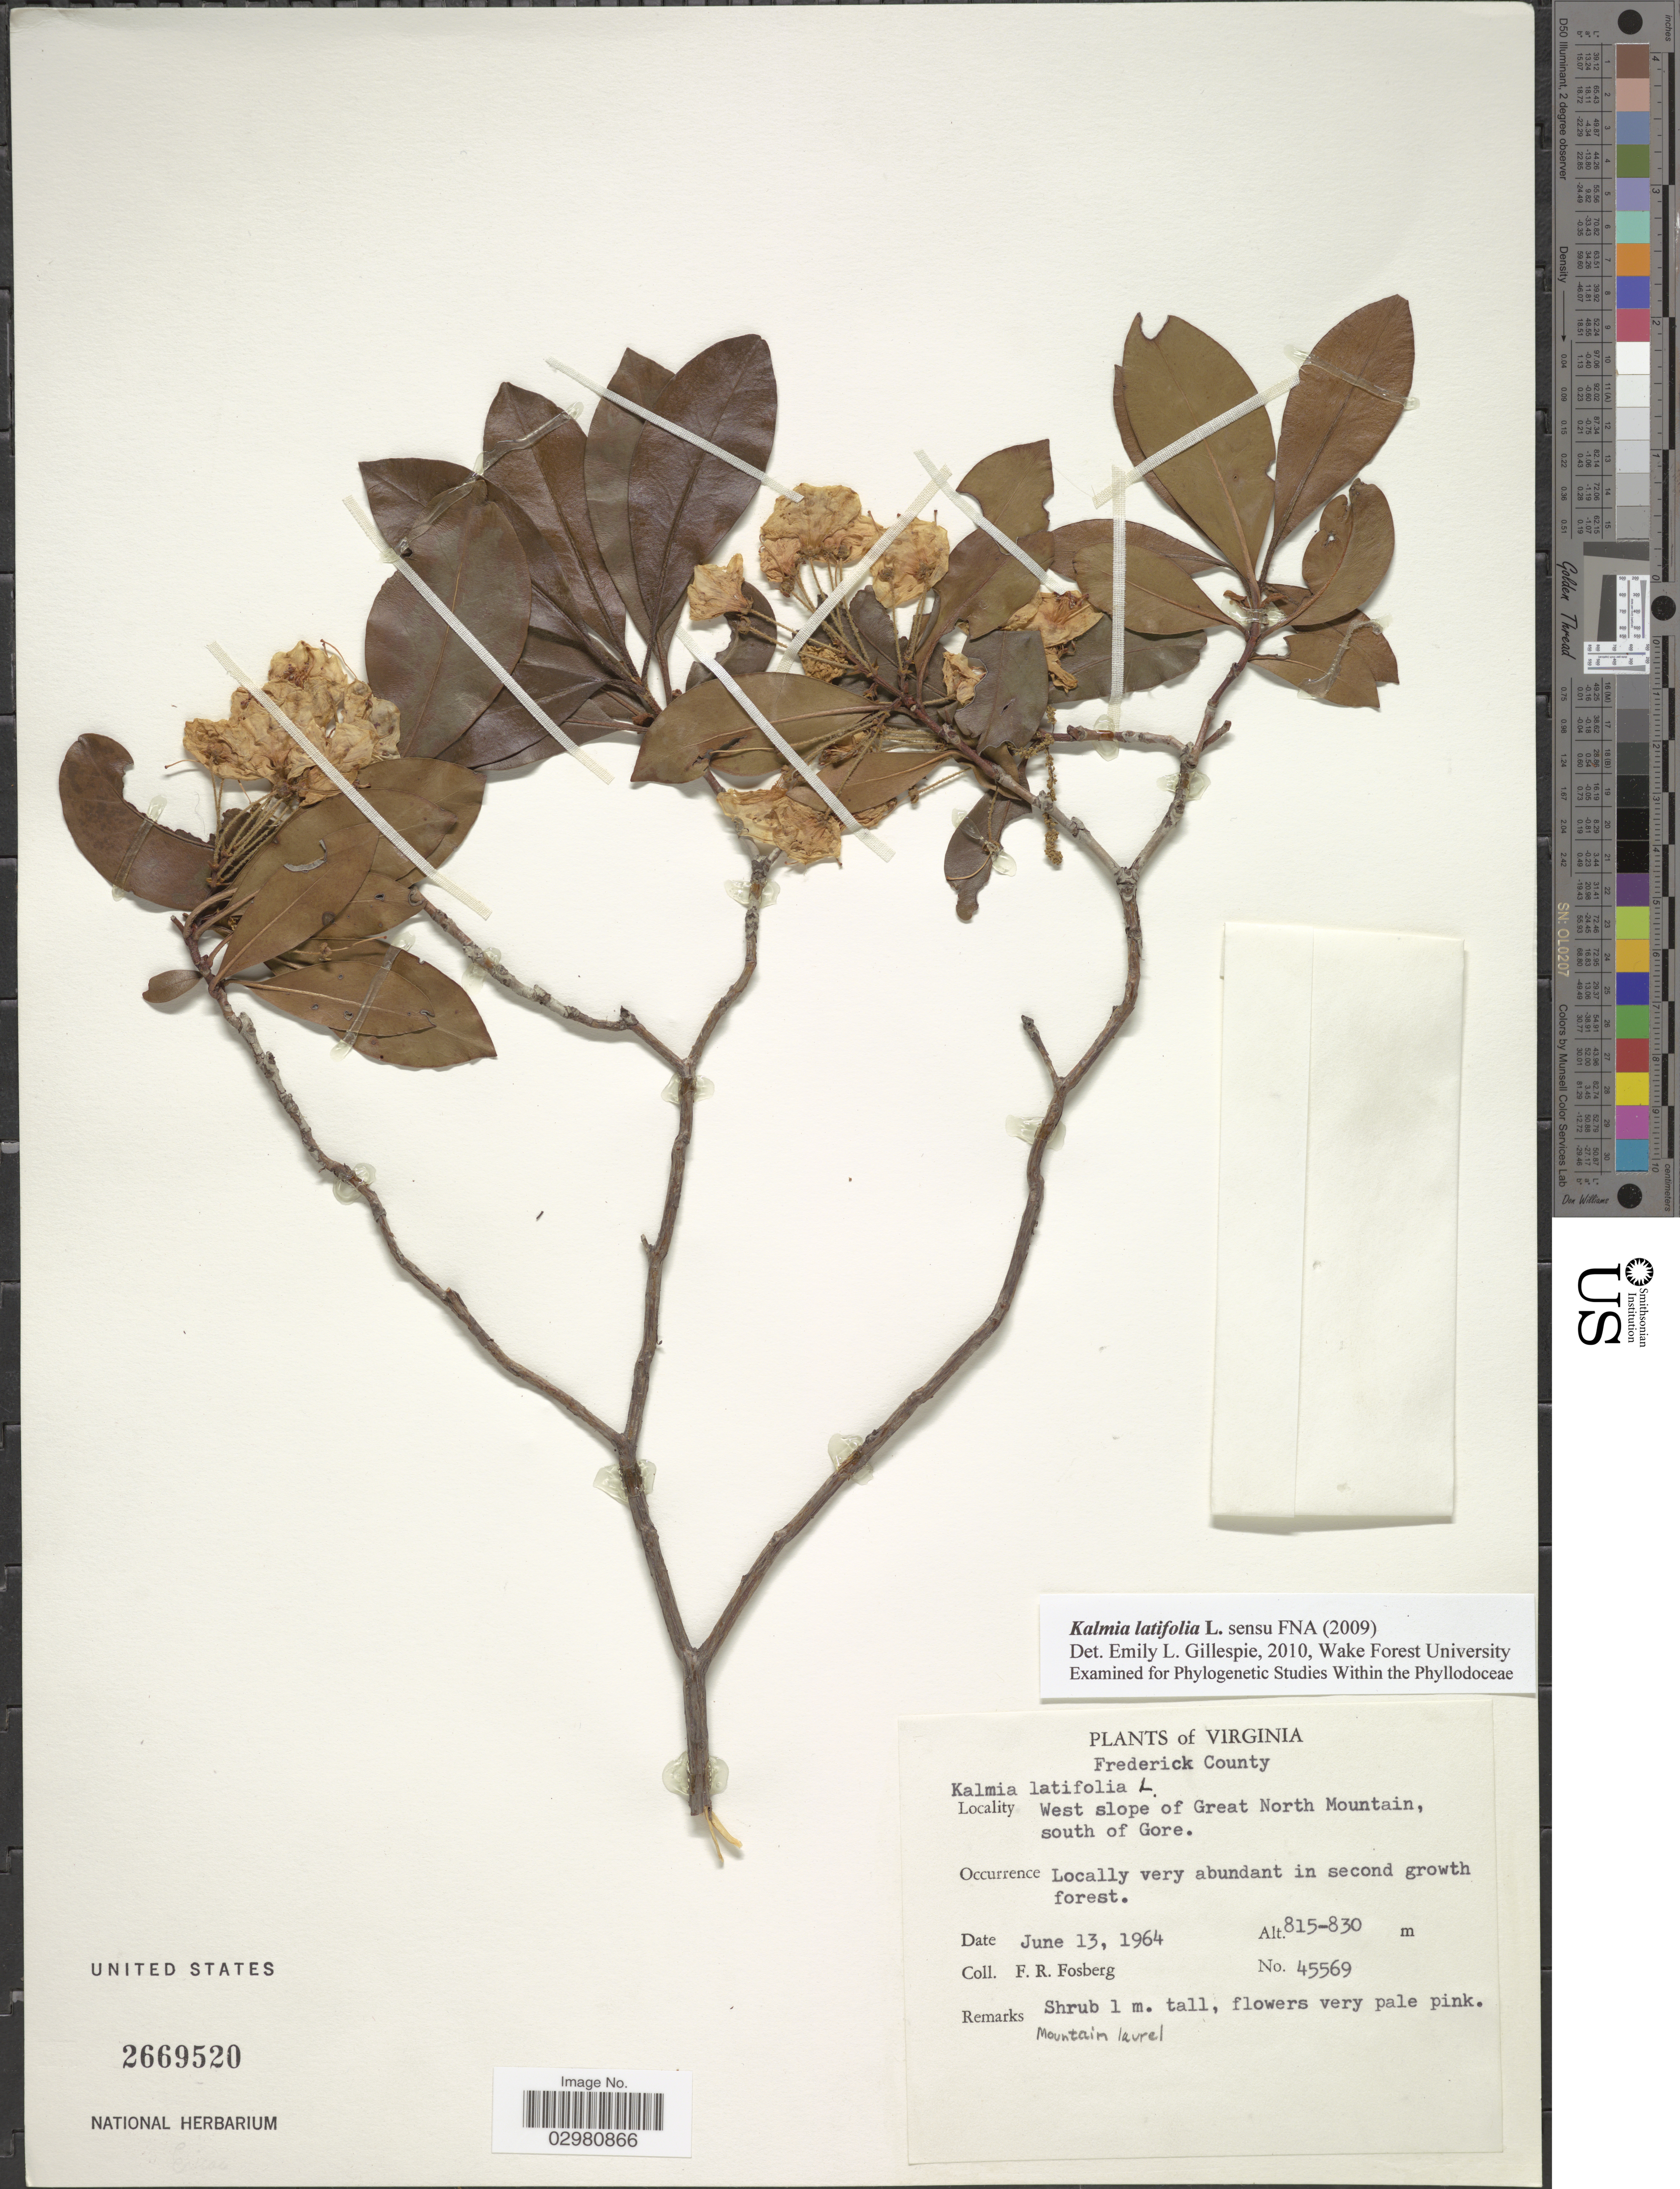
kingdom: Plantae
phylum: Tracheophyta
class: Magnoliopsida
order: Ericales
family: Ericaceae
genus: Kalmia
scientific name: Kalmia latifolia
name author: L.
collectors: F. R. Fosberg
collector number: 45569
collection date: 1964-06-13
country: United States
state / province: Virginia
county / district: Frederick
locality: Frederick County. West slope of Great North Mountain, south of Gore.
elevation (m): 815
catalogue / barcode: US 2669520